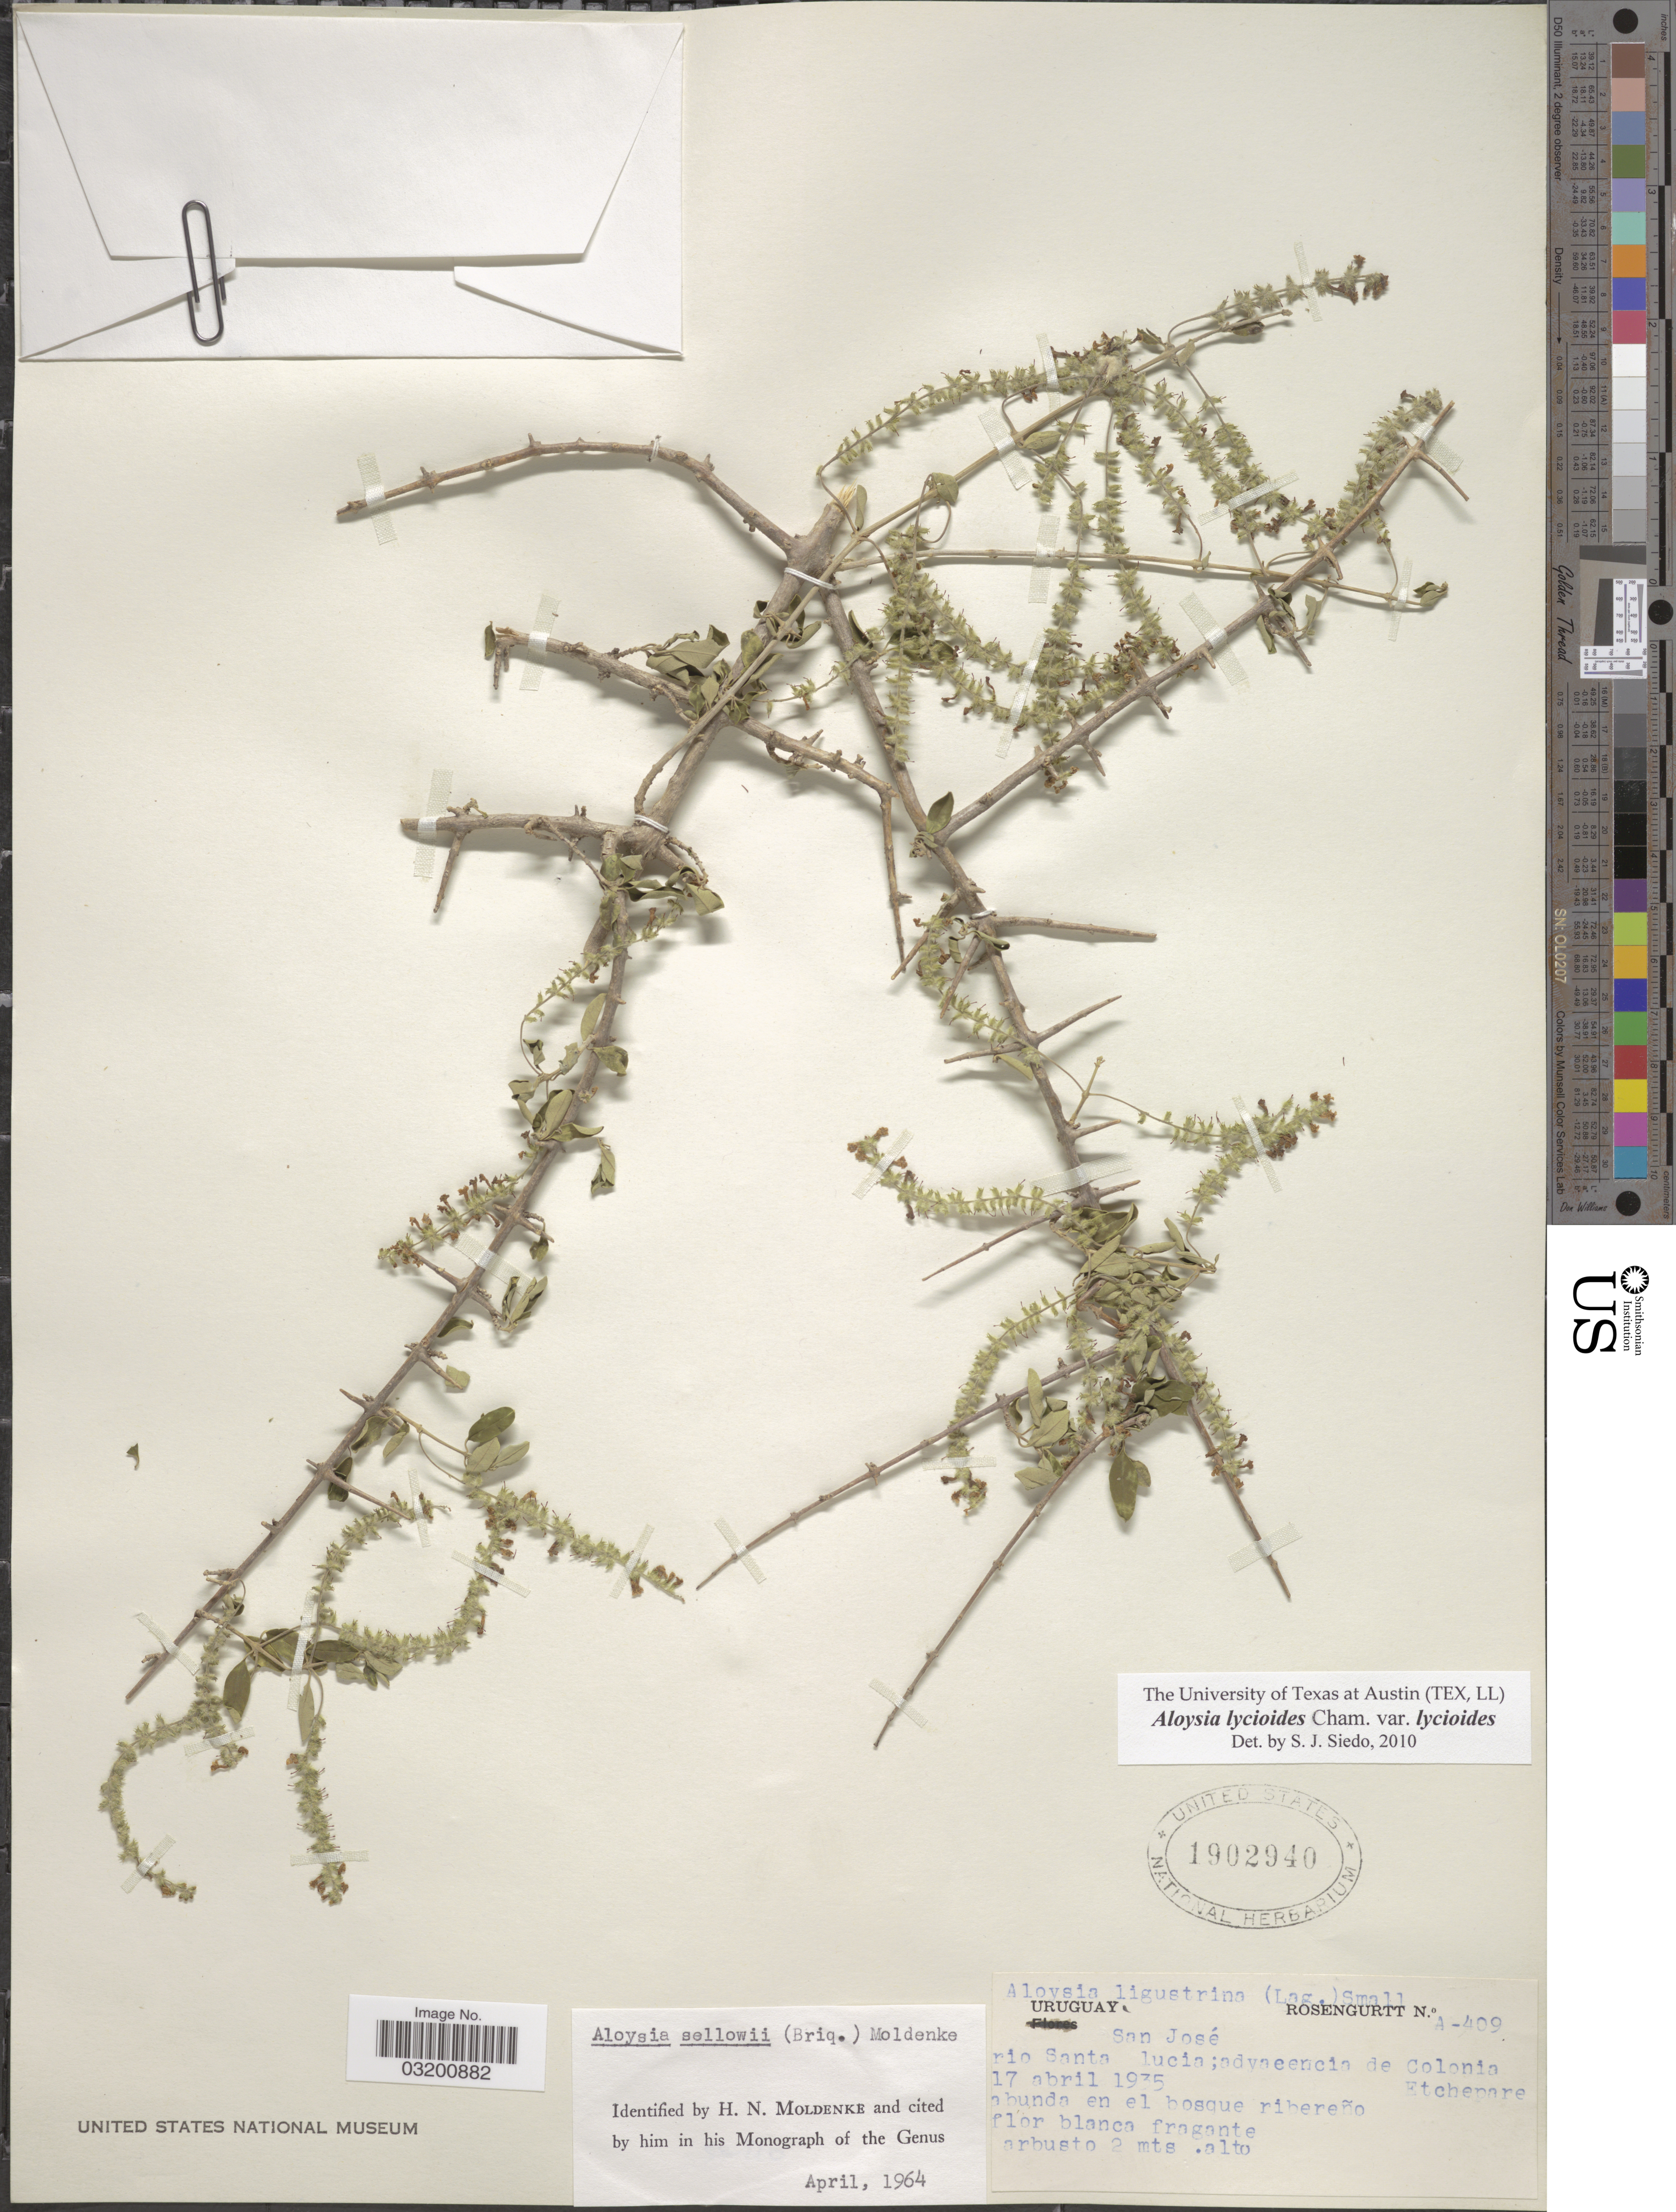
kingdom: Plantae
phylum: Tracheophyta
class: Magnoliopsida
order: Lamiales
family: Verbenaceae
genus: Aloysia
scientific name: Aloysia lycioides var. lycioides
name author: Cham.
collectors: Rosengurtt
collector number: A-409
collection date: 1935-04-17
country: Uruguay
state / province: San Jose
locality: San José, rio Santa lucia; advaeericia de Colonia Etchepare.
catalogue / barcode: US 1902940